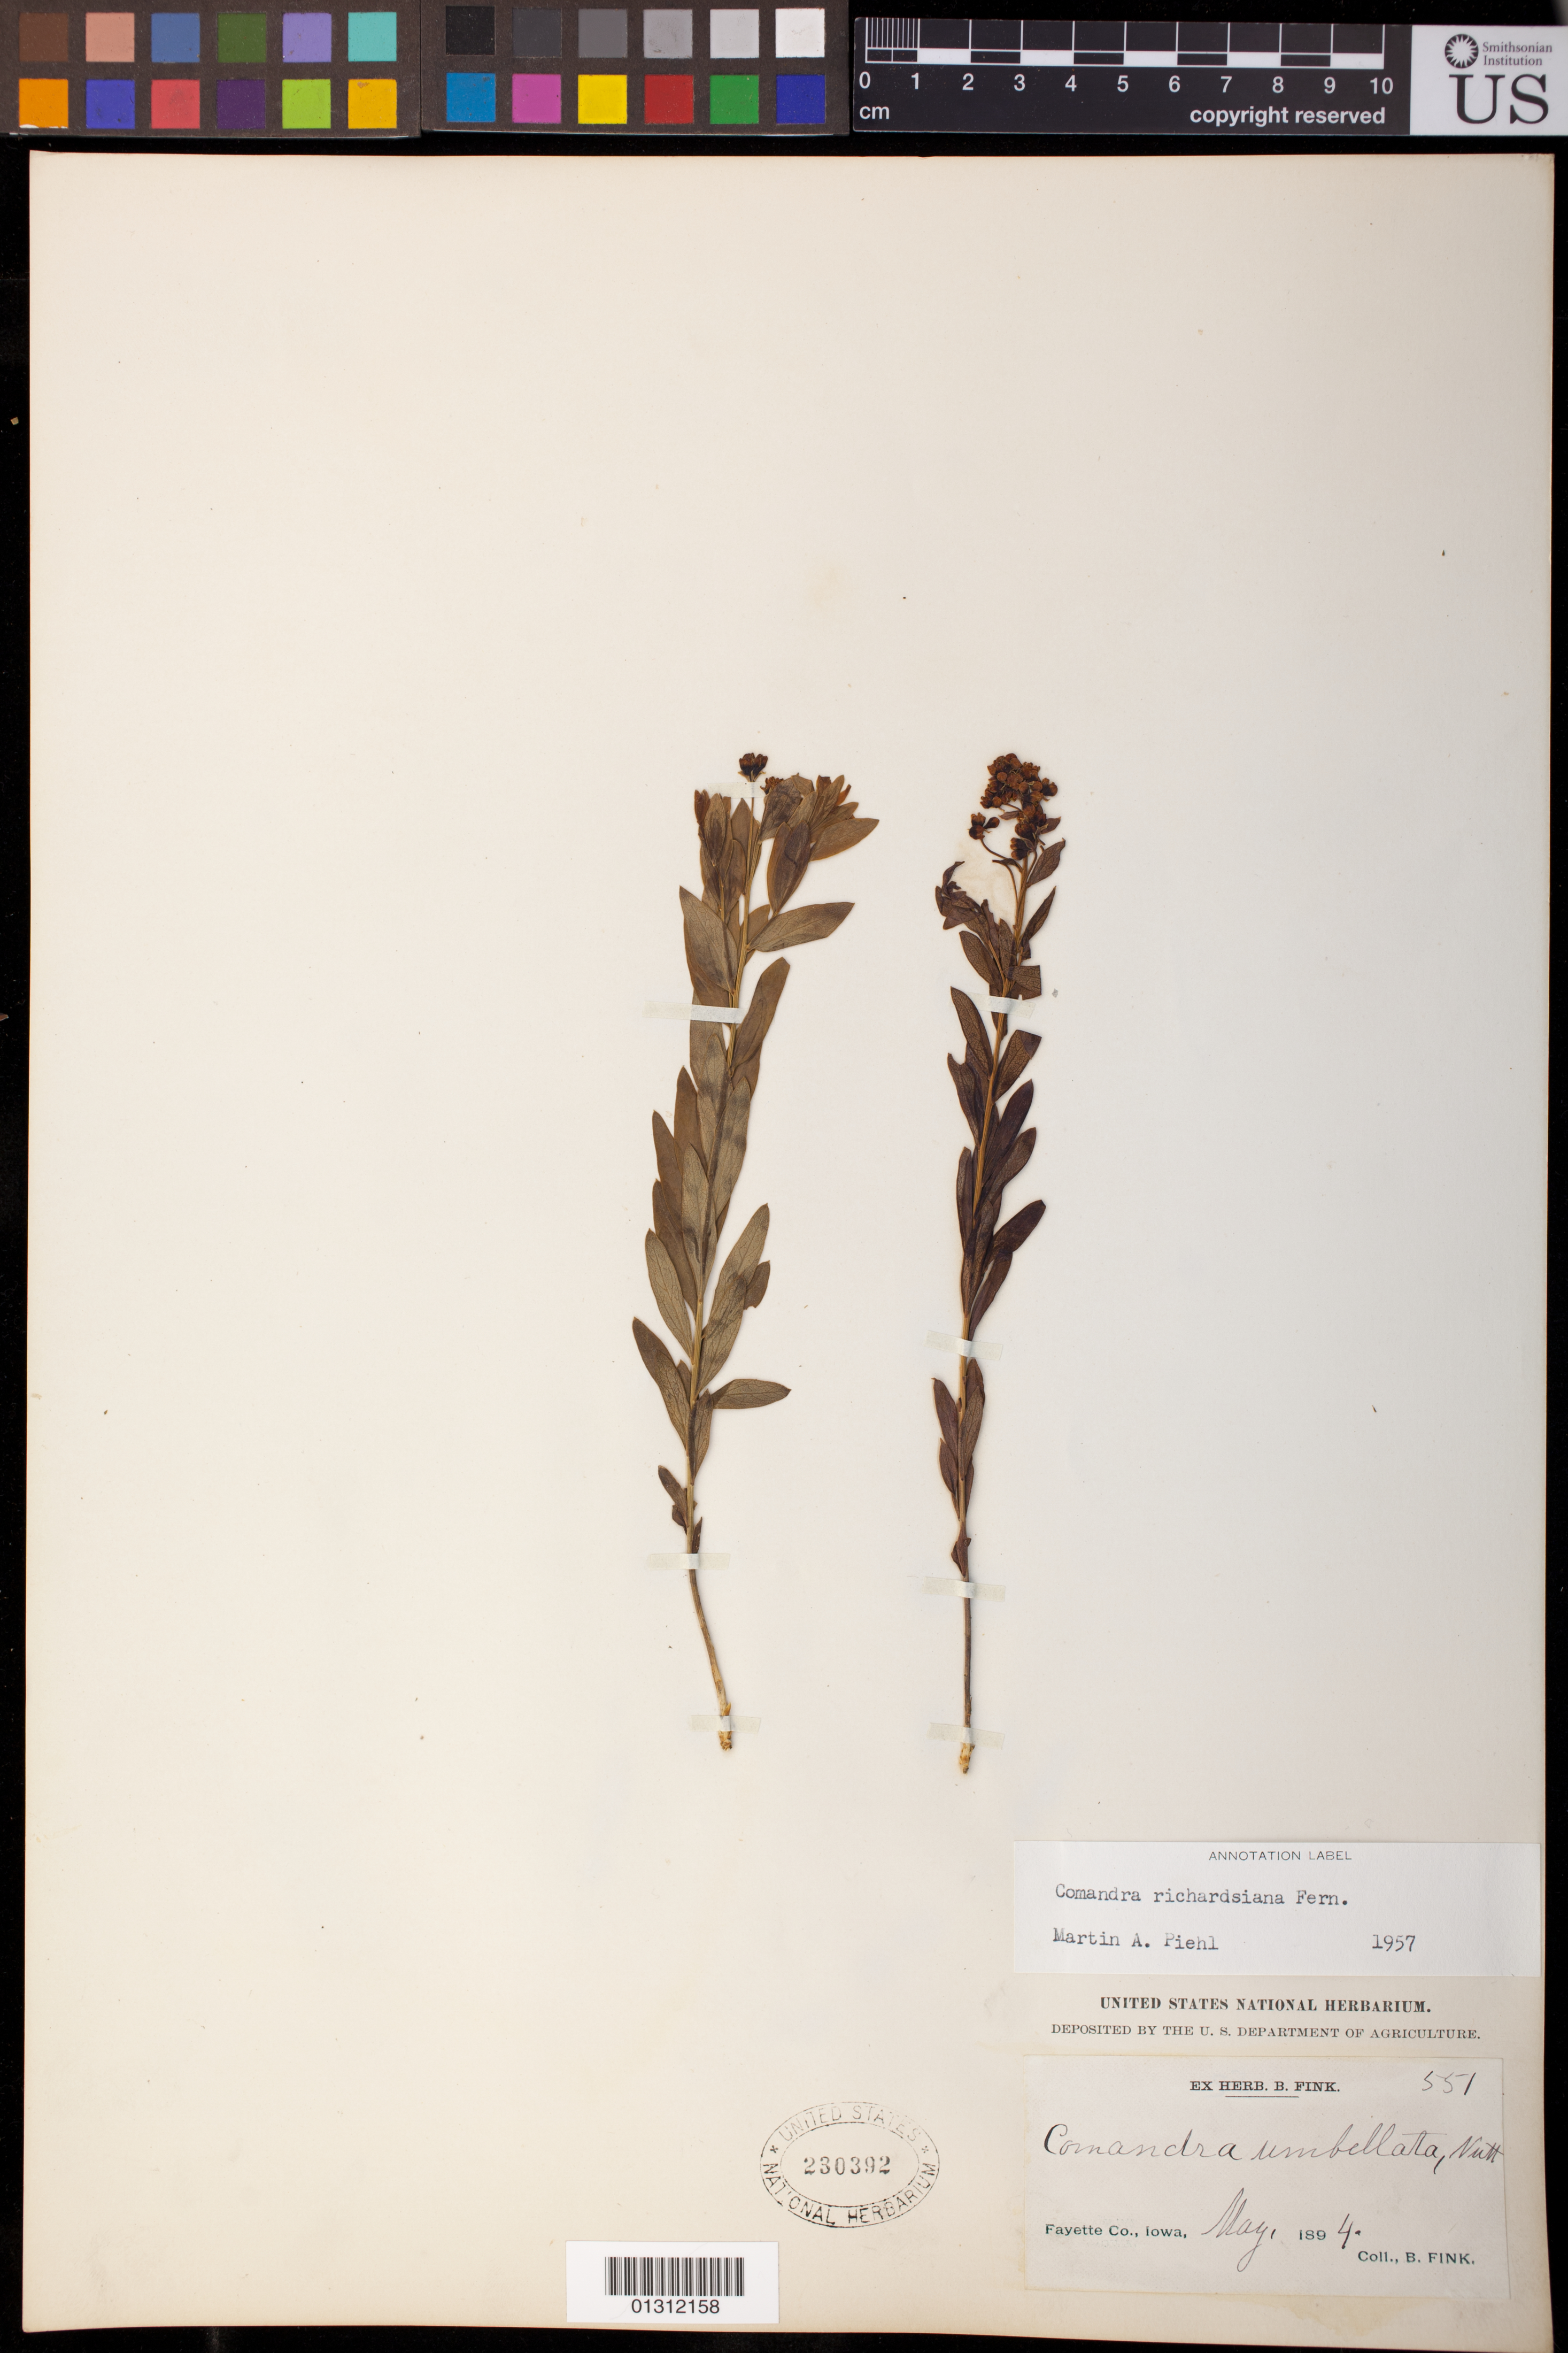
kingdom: Plantae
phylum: Tracheophyta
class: Magnoliopsida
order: Santalales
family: Comandraceae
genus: Comandra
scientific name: Comandra richardsiana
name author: Fernald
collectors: B. Fink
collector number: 551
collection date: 1894-05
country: United States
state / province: Iowa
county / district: Fayette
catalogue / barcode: US 230392